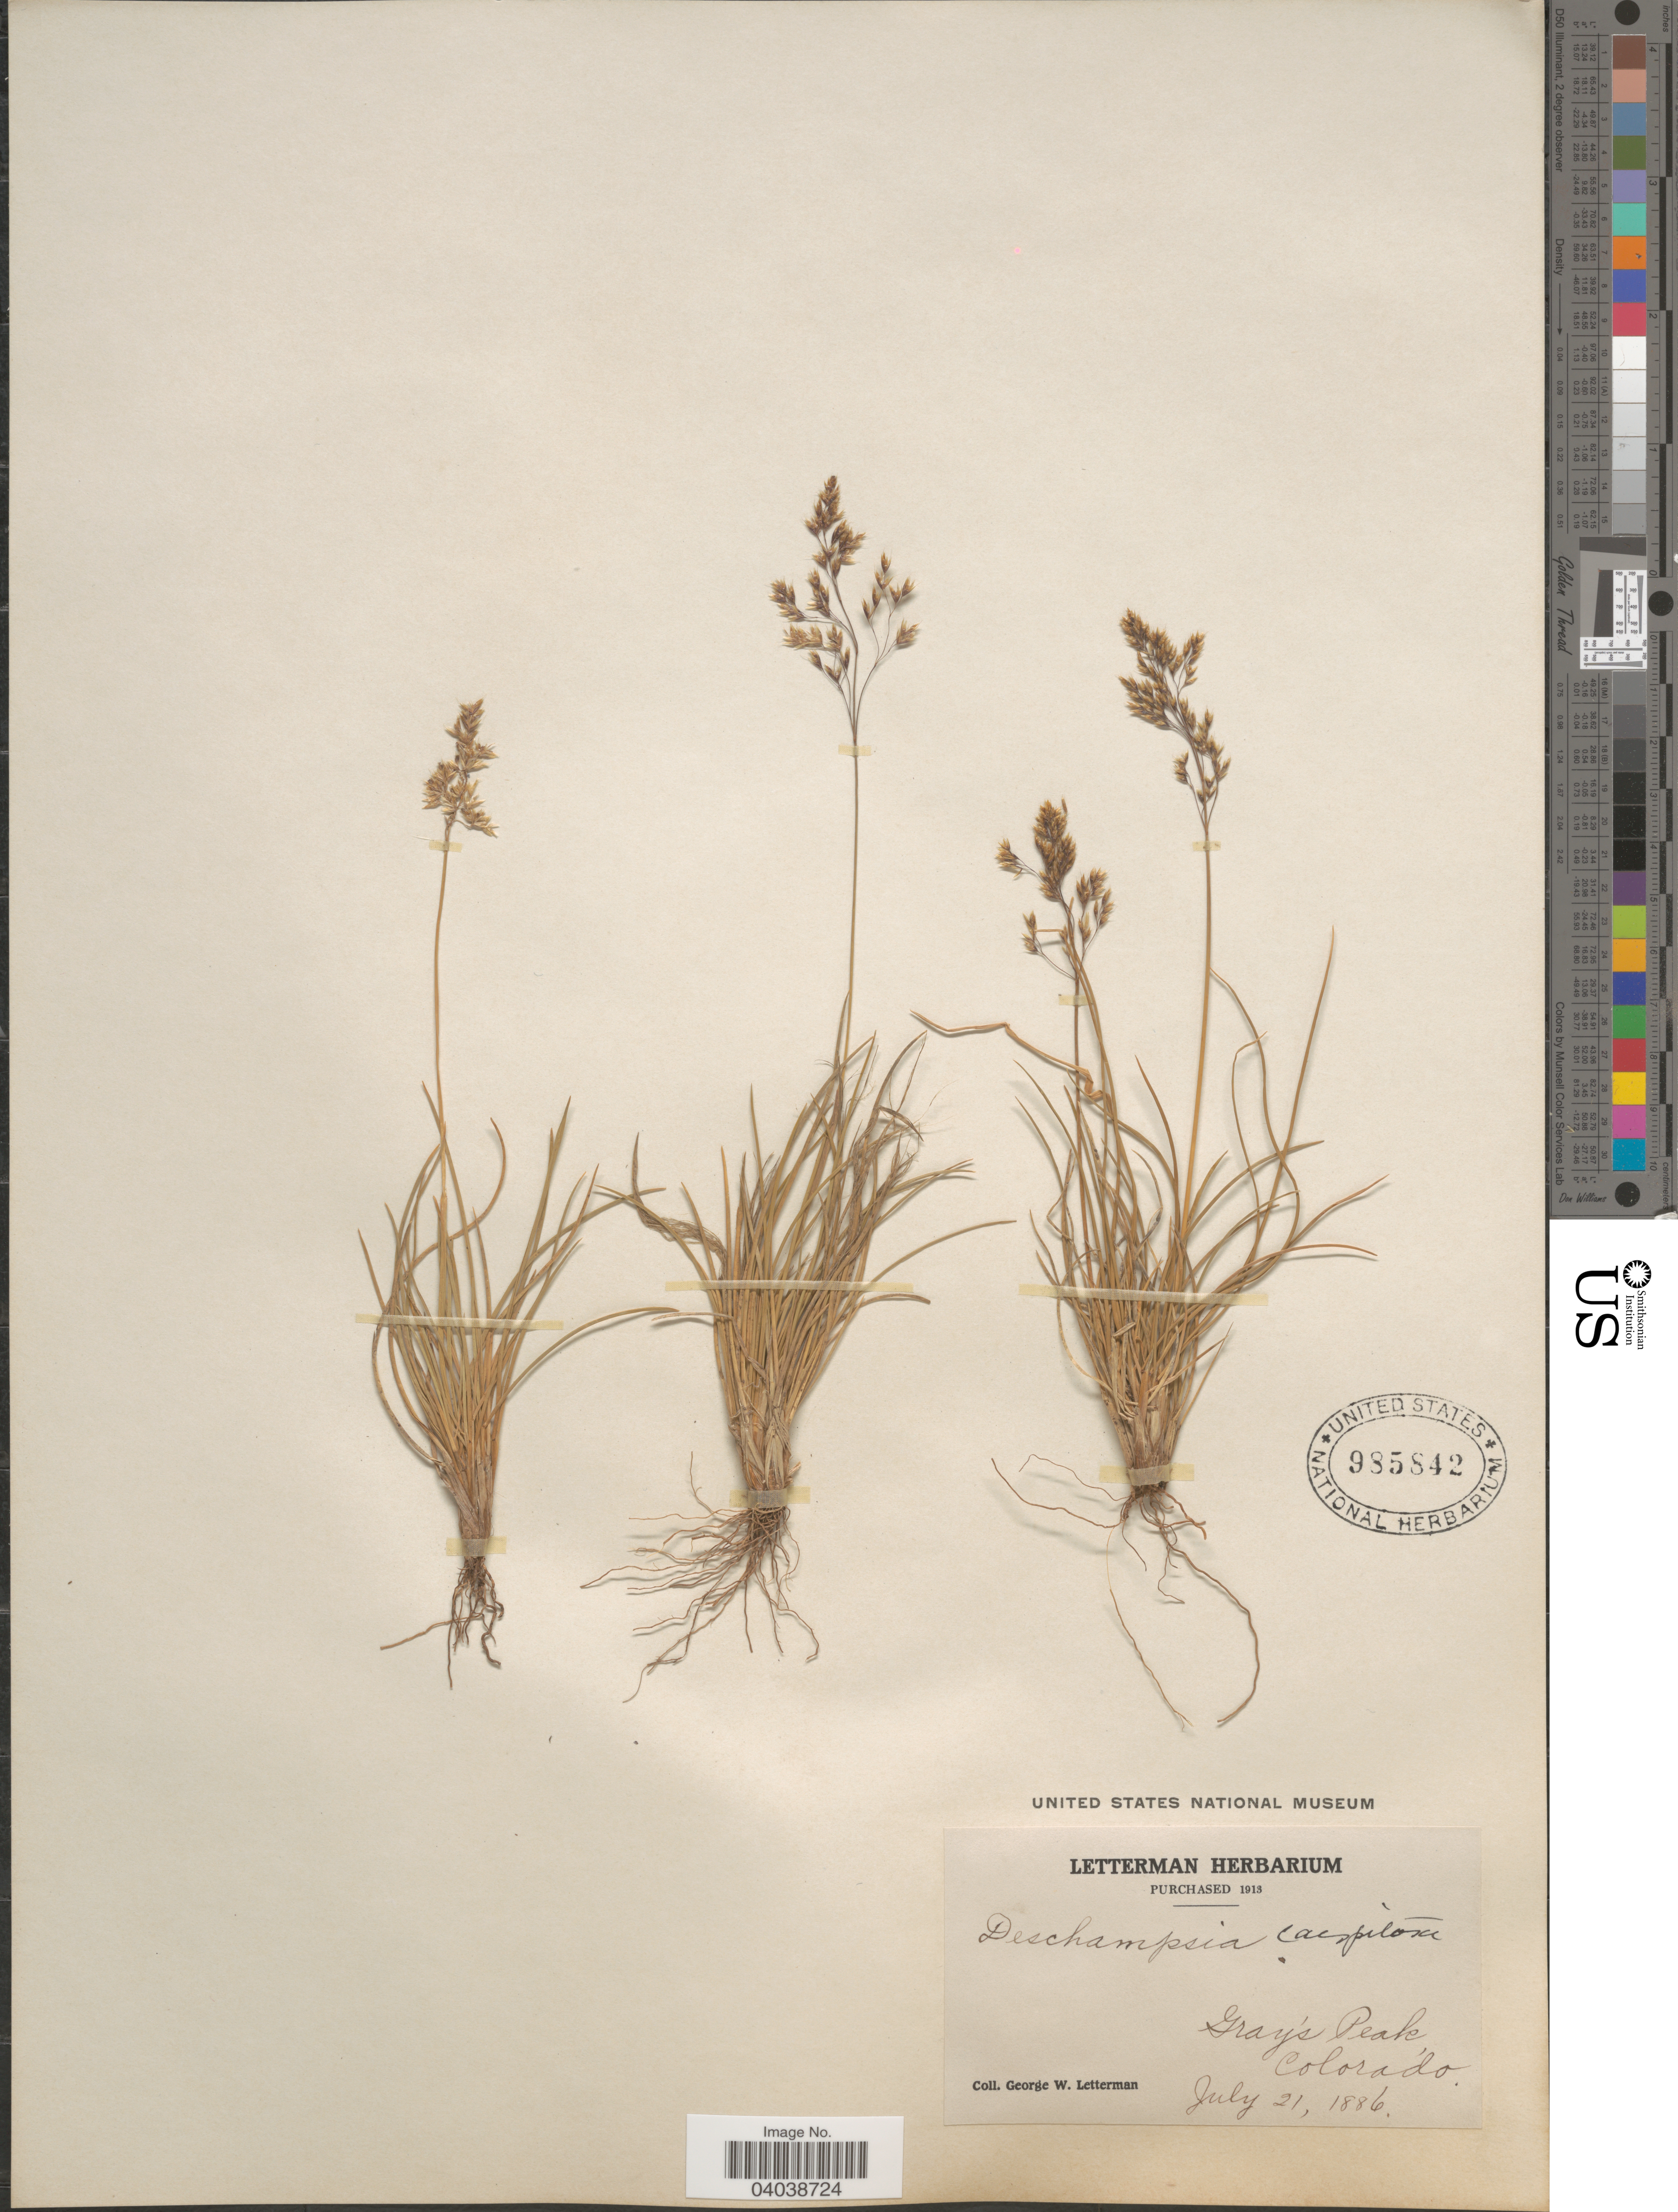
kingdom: Plantae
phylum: Tracheophyta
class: Liliopsida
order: Poales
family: Poaceae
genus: Deschampsia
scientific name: Deschampsia cespitosa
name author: (L.) P. Beauv.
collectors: G. W. Letterman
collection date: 1886-07-21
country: United States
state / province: Colorado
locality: Gray's Peak.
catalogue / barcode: US 985842